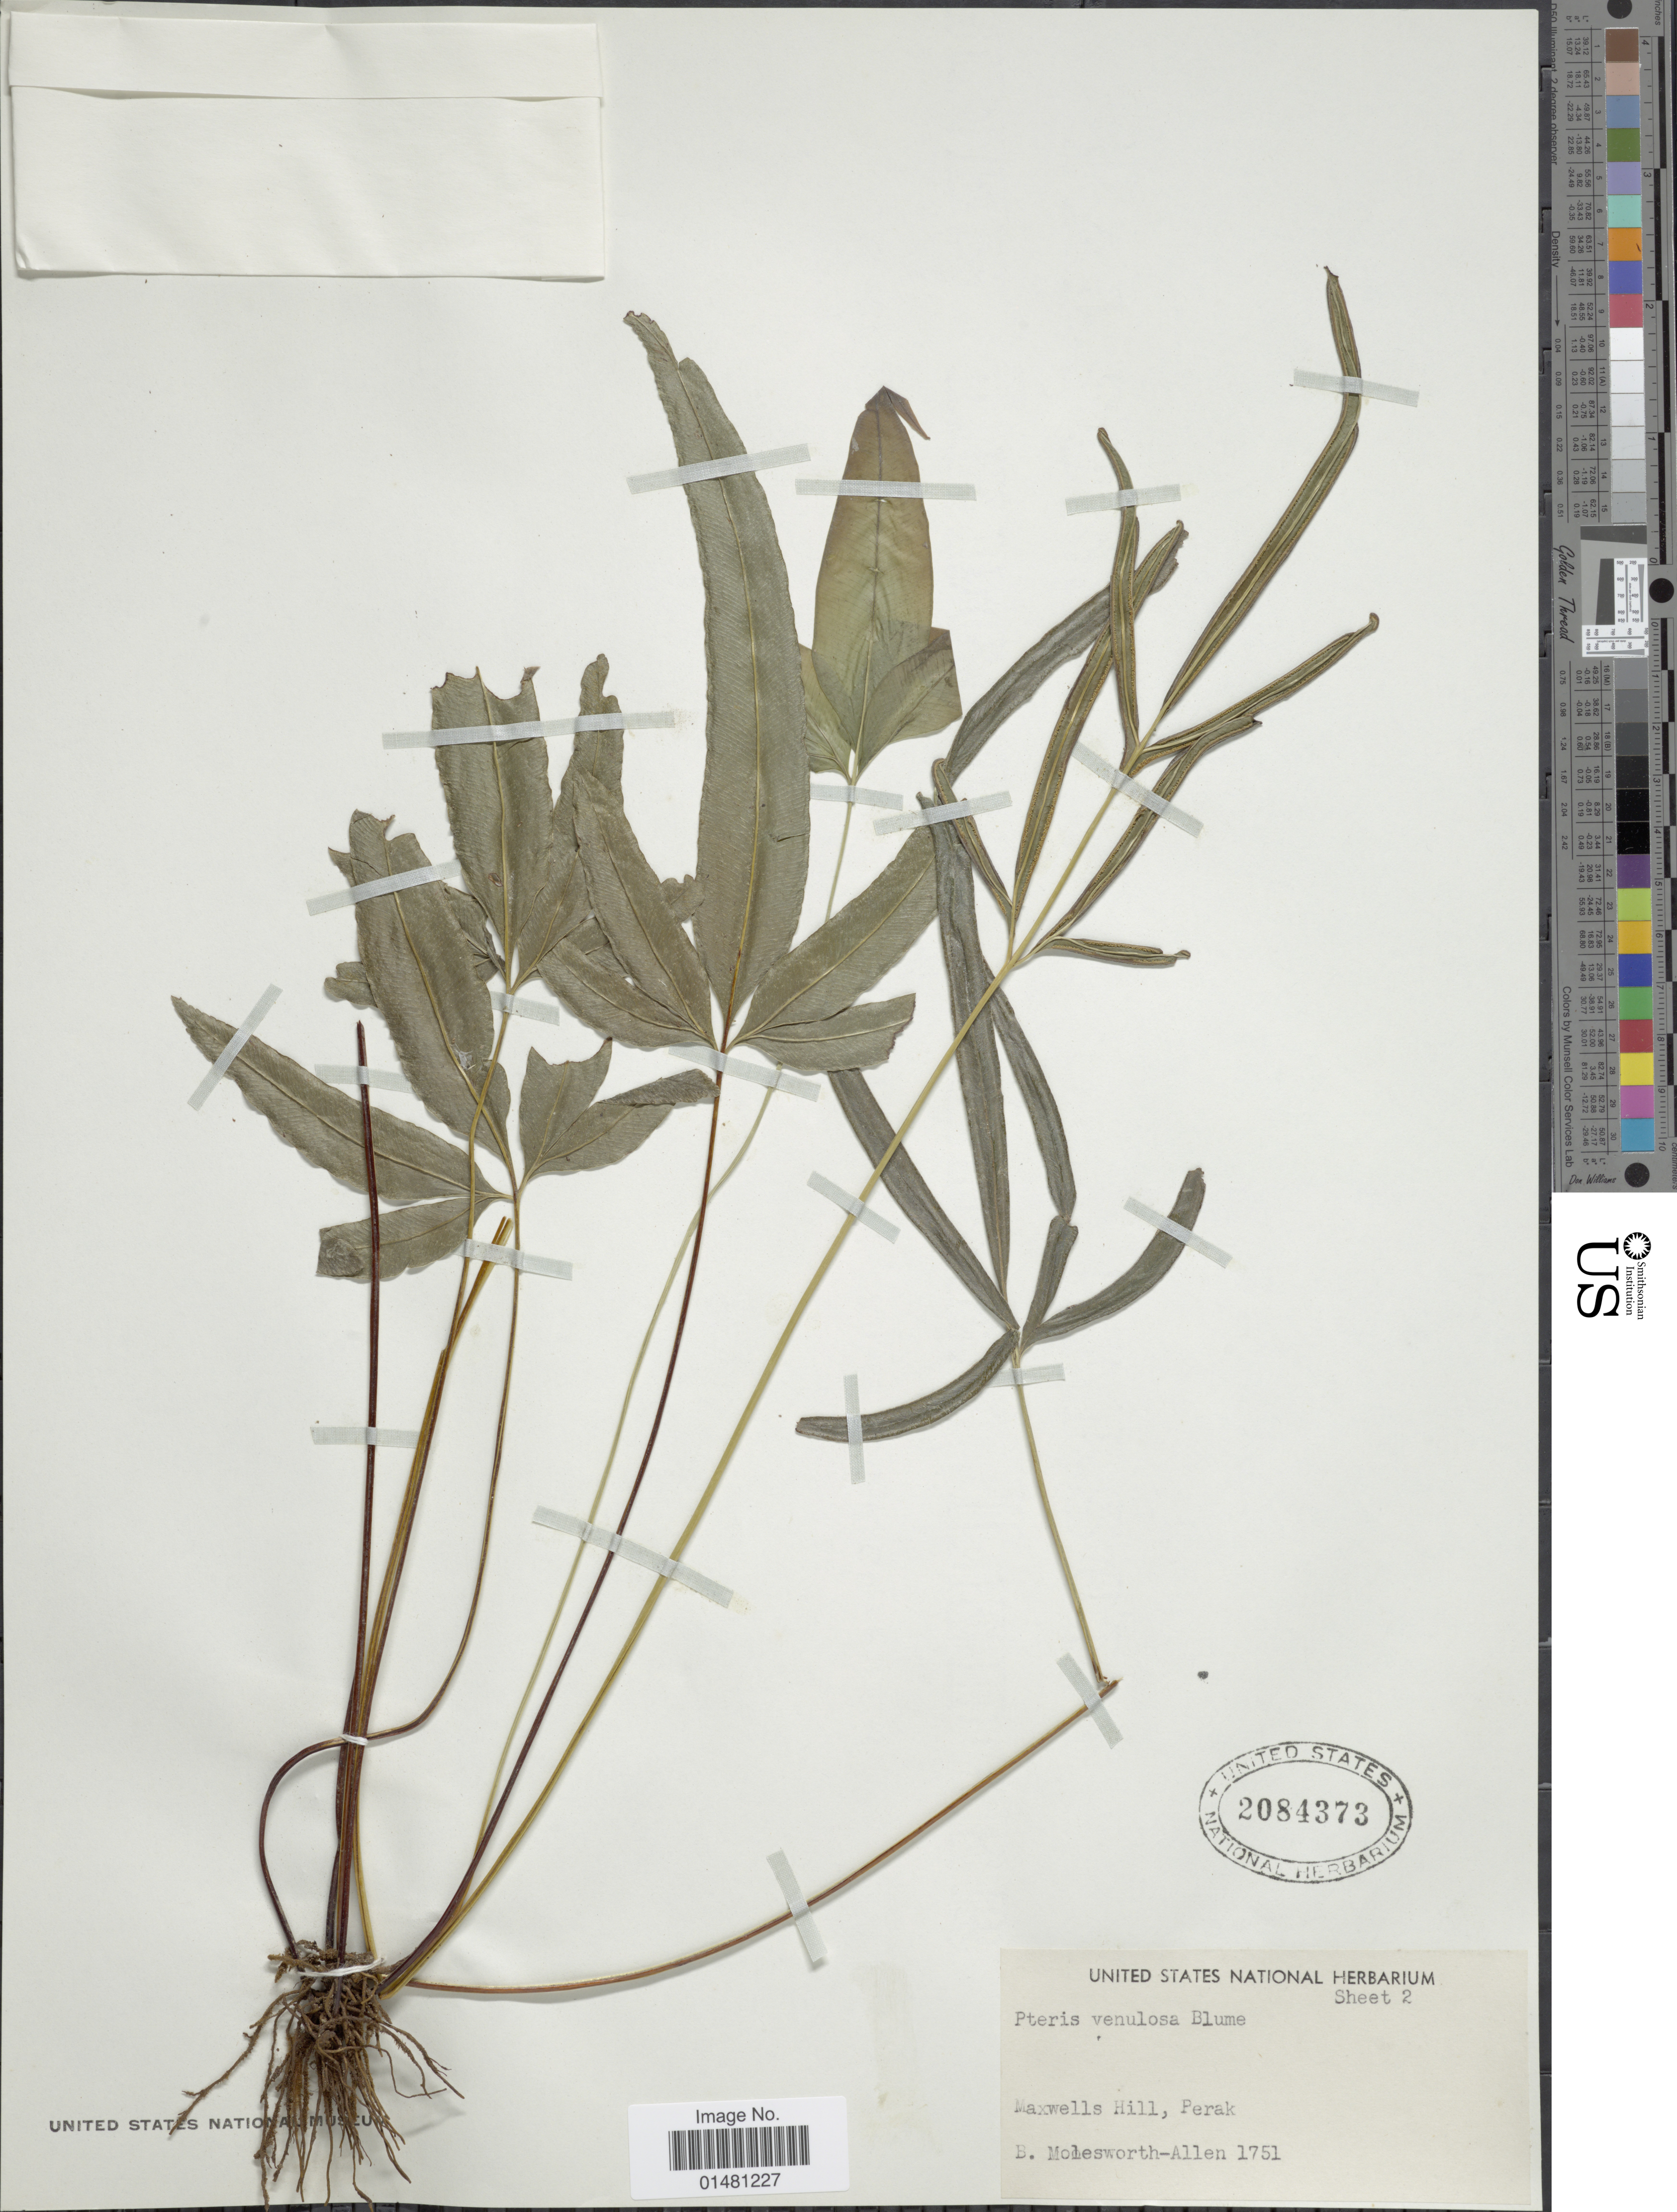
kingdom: Plantae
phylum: Tracheophyta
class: Polypodiopsida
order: Polypodiales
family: Pteridaceae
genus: Pteris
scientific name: Pteris venulosa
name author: Blume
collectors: B. E. G. Molesworth-Allen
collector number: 1751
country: Malaysia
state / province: Perak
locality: Maxwells Hill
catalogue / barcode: US 2084373